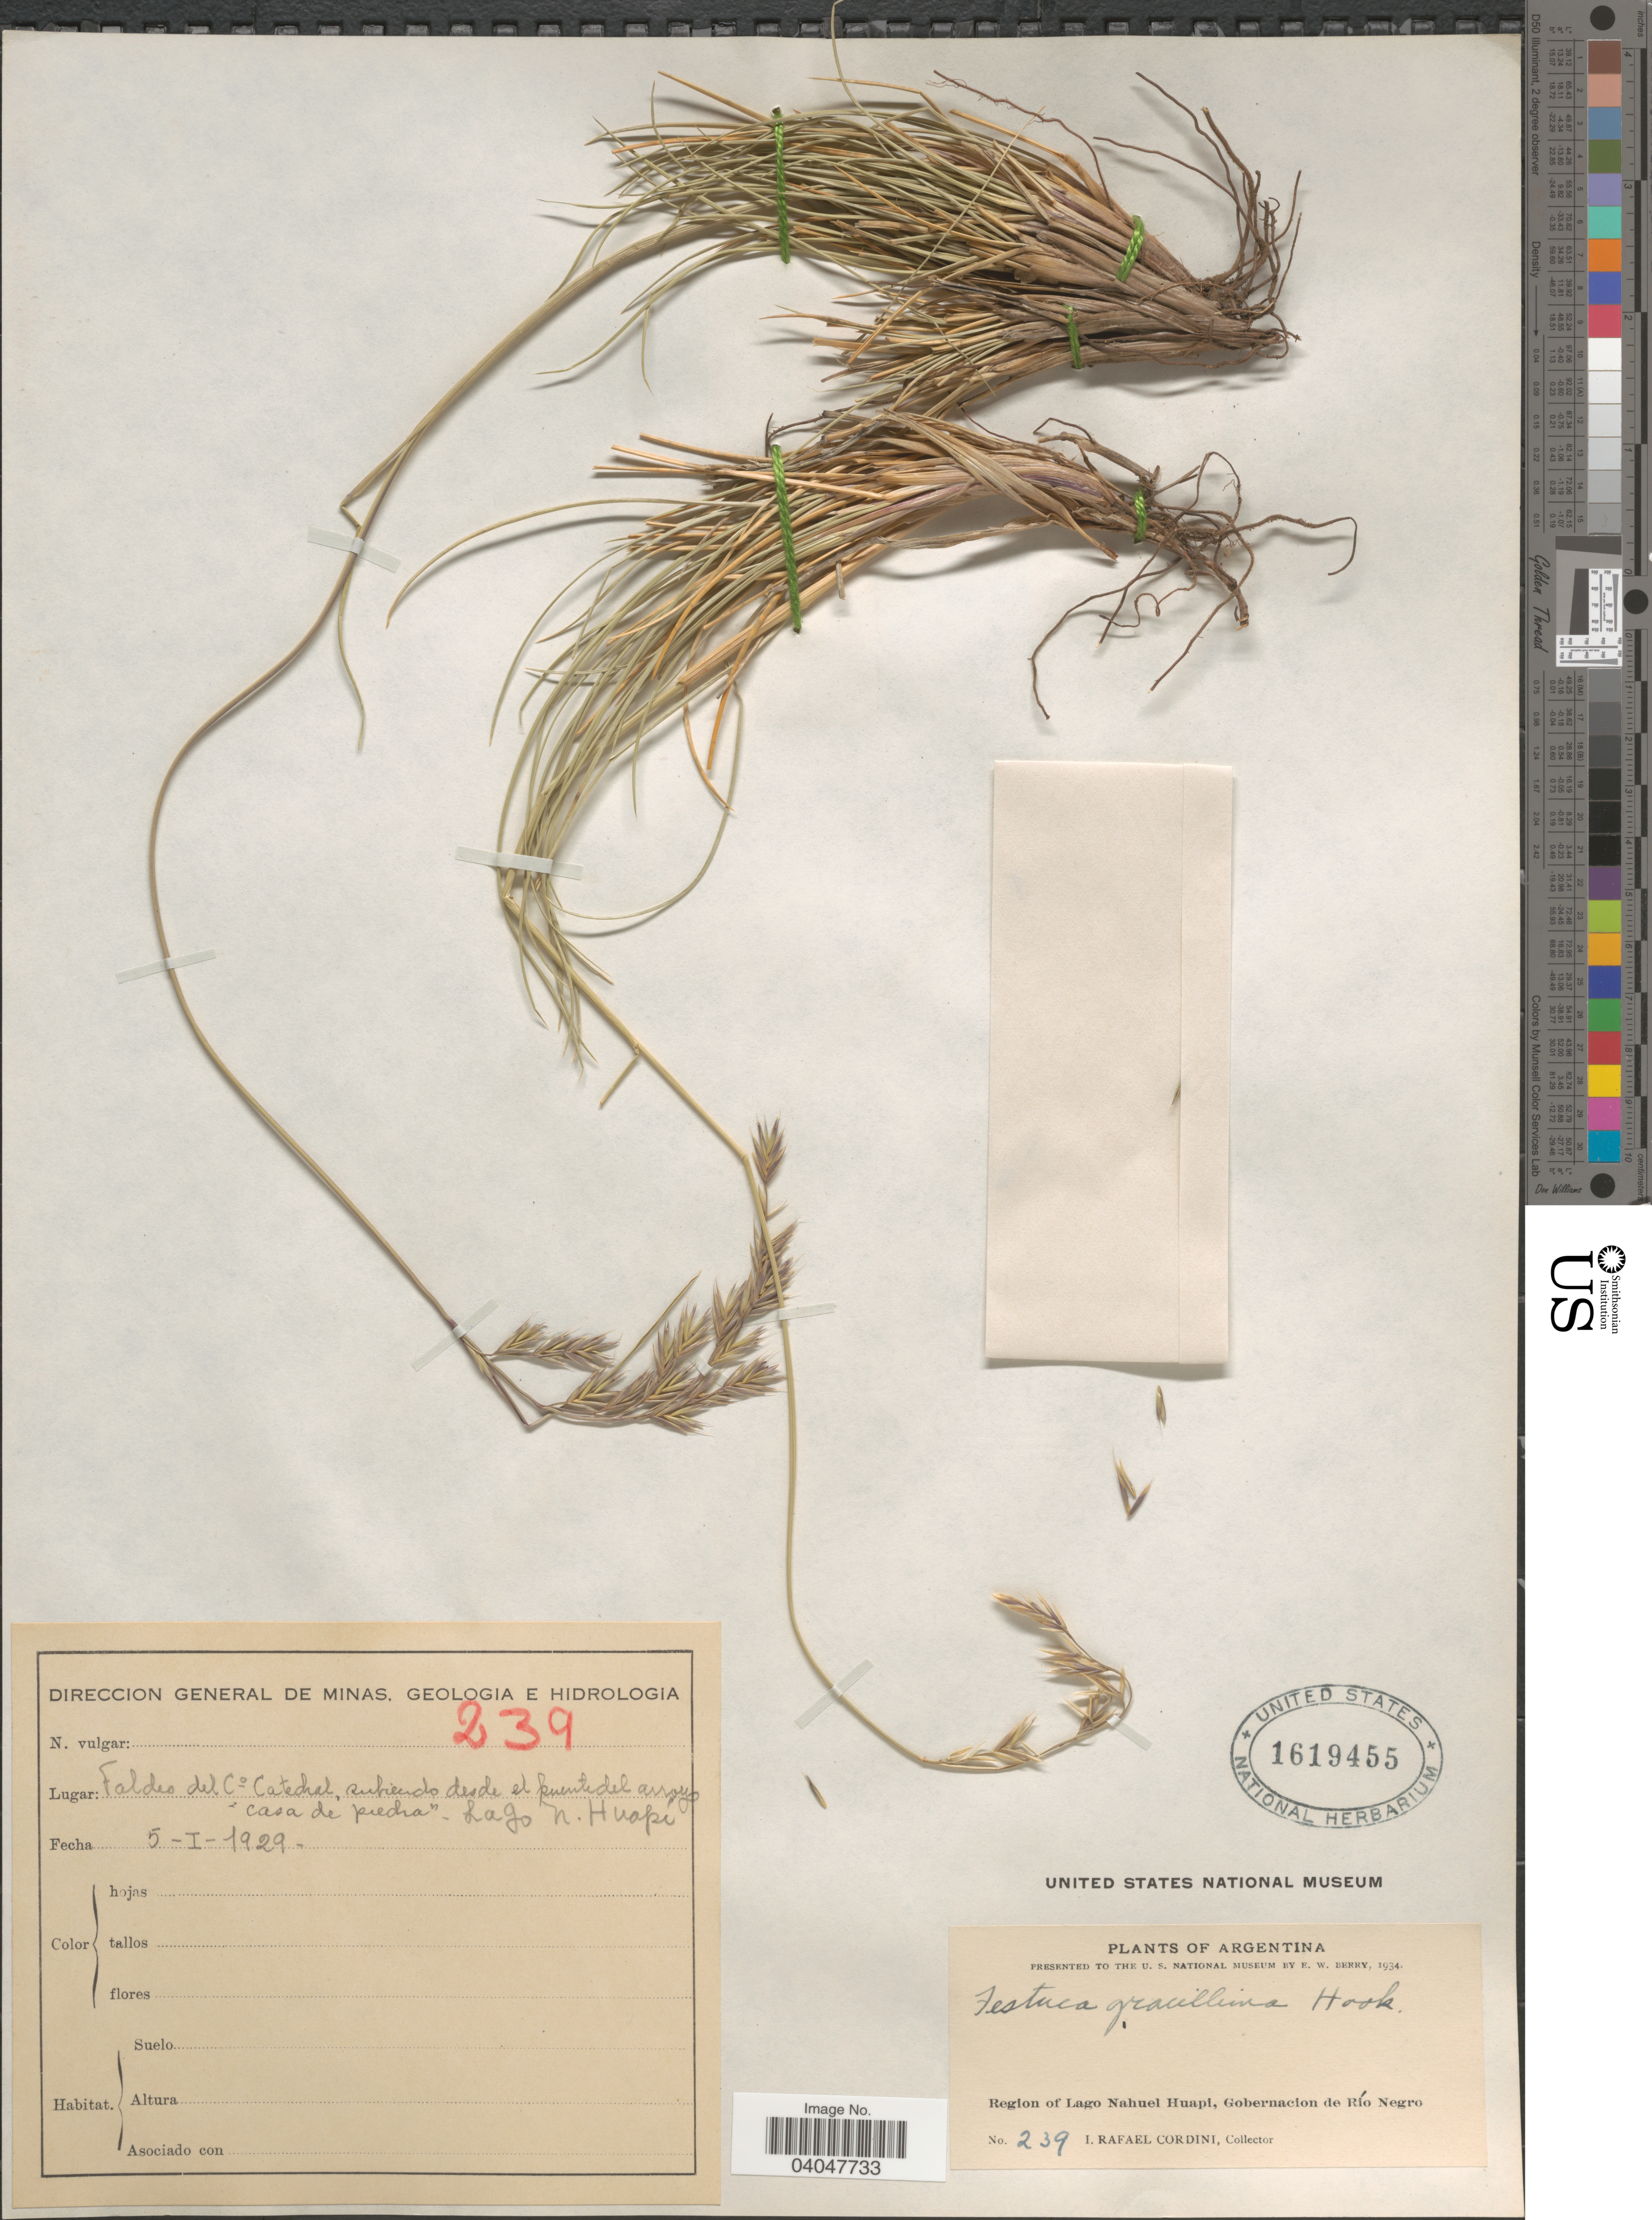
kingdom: Plantae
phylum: Tracheophyta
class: Liliopsida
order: Poales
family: Poaceae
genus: Festuca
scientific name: Festuca gracillima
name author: Hook. f.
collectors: I. Cordini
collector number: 239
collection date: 1929-01-05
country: Argentina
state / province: Rio Negro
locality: Faldes del Cº Catedral, subiendo desde el puente del arroyo "casa de pucha". Lago N. Huapi. Region of Lago Nahuel Huapi, gobernacion de Río Negro.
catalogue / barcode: US 1619455